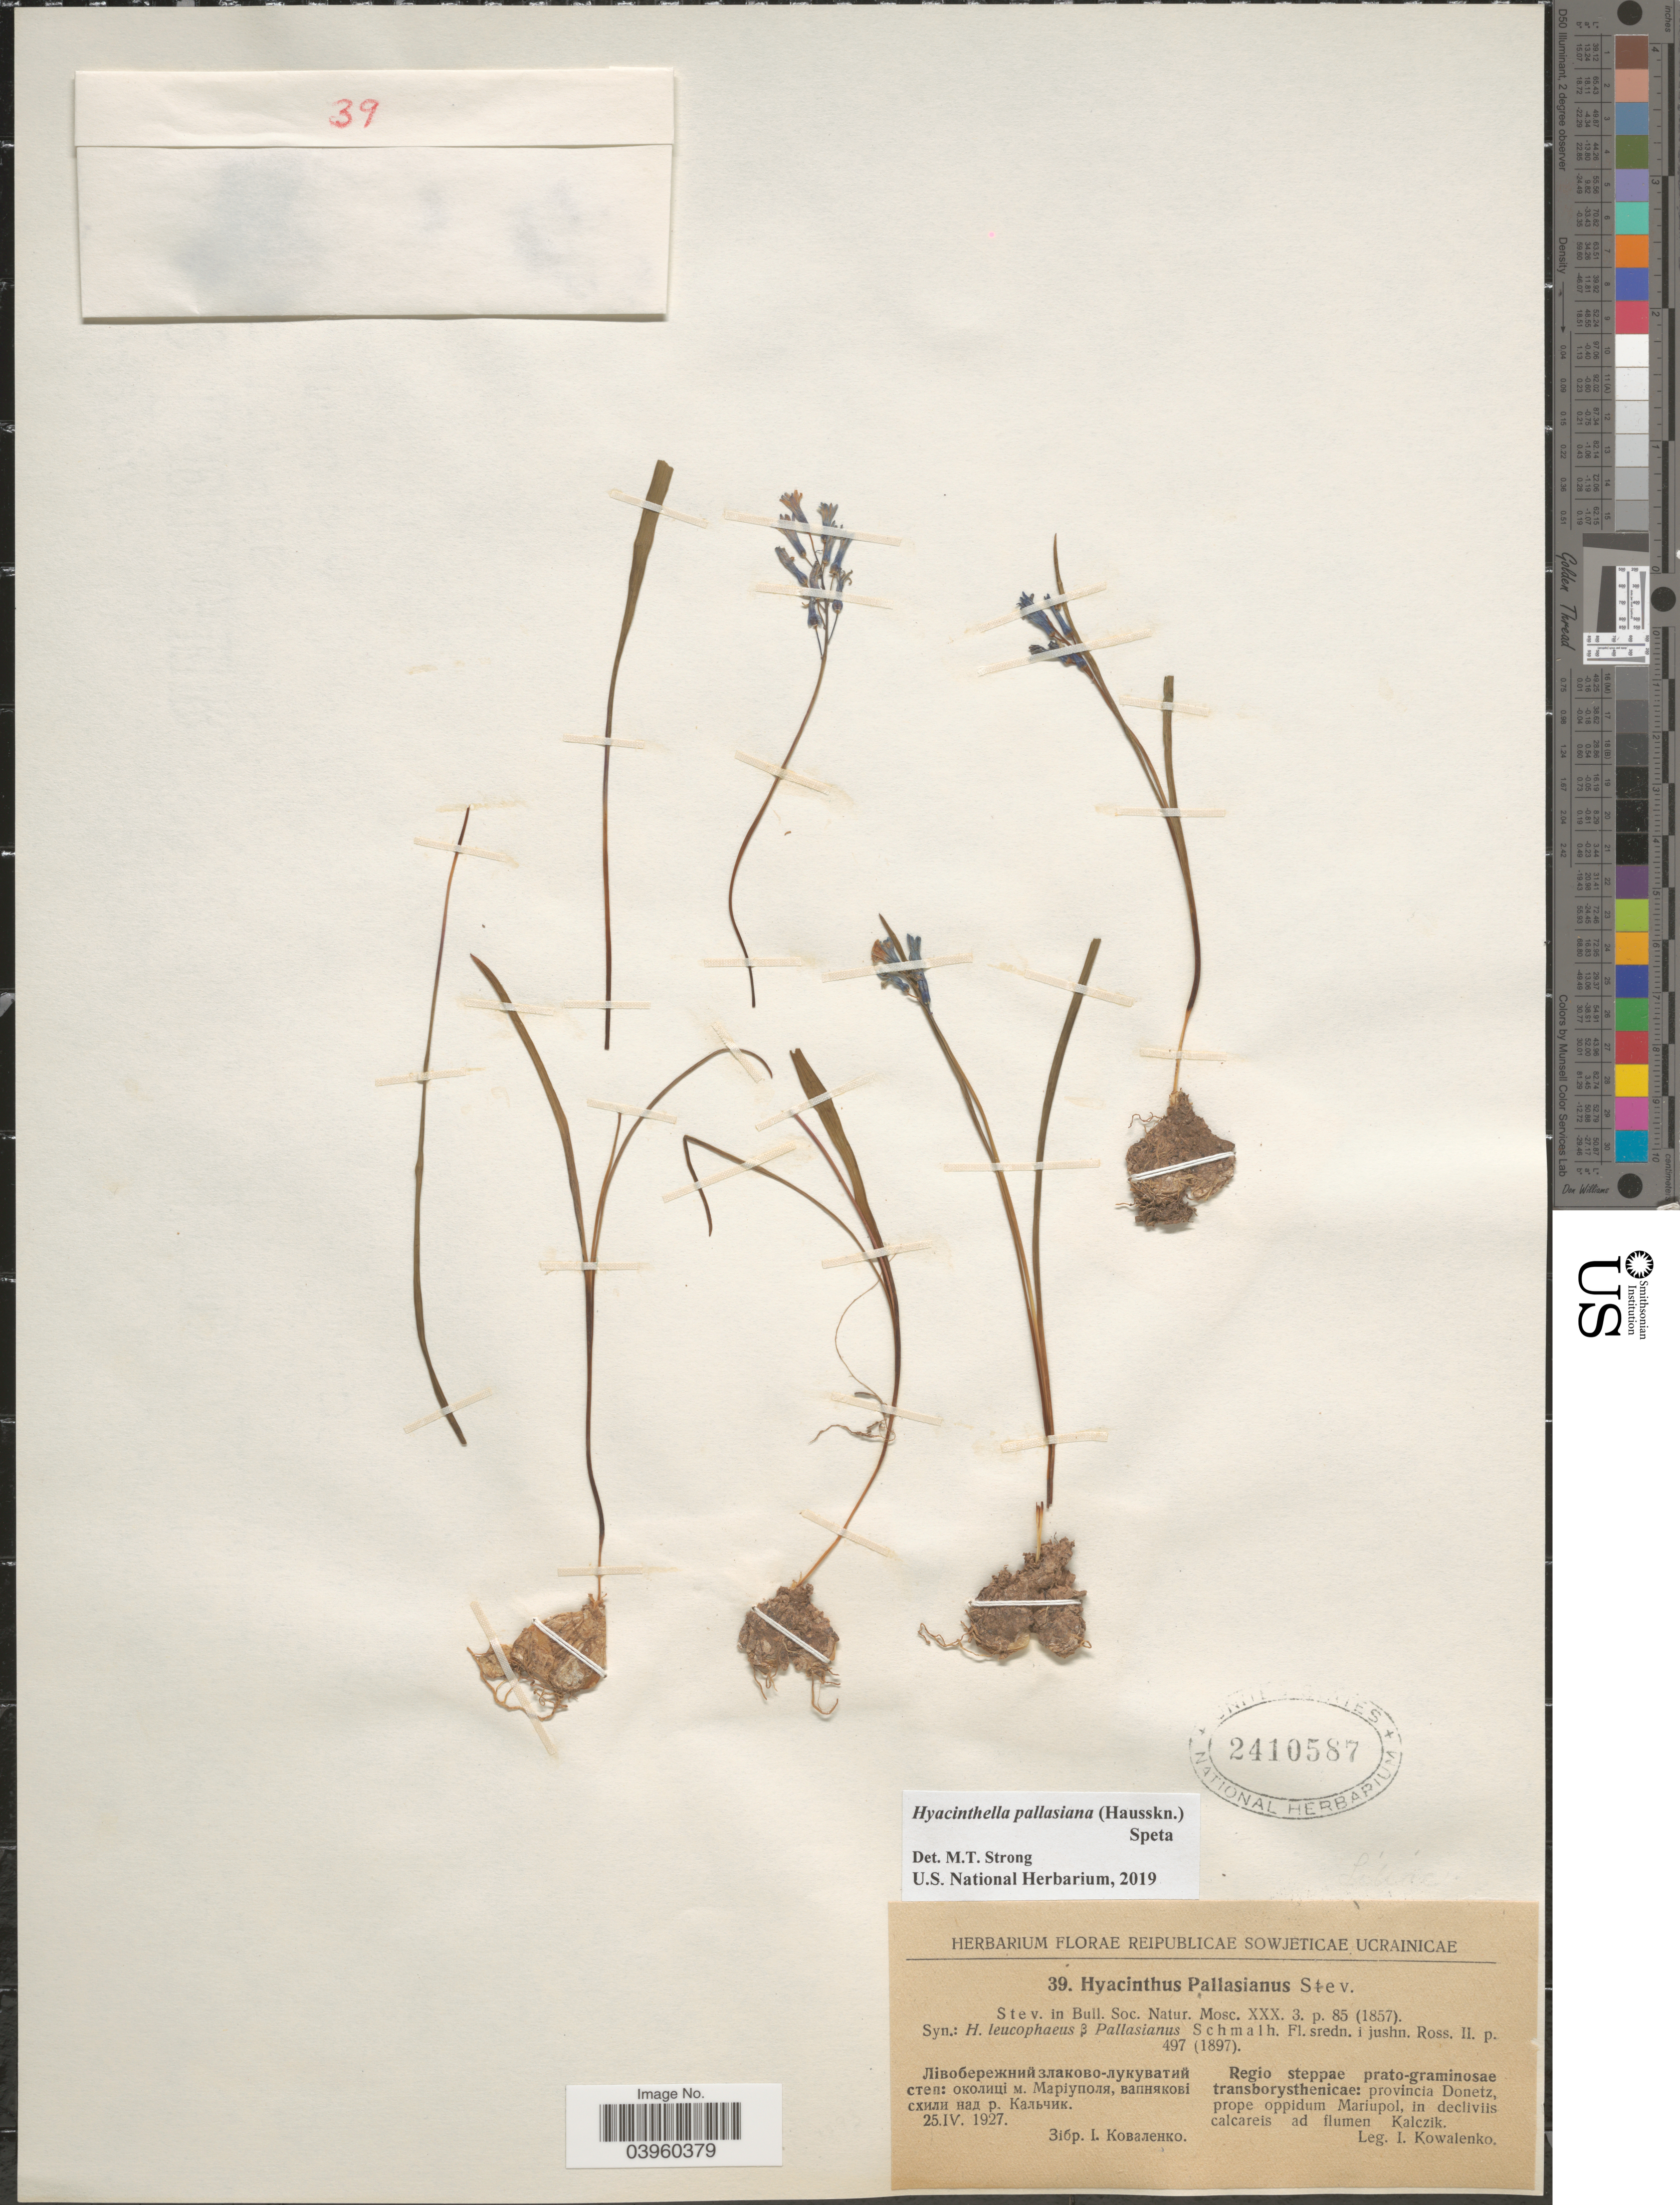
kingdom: Plantae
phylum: Tracheophyta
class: Liliopsida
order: Asparagales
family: Asparagaceae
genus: Hyacinthella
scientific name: Hyacinthella pallasiana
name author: (Steven) Losinsk.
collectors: I. Kowalenko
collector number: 39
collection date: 1927-04-25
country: Ukraine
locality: Regio steppae prato-graminosae transborysthenicae: provincia Donetz, prope oppidum Mariupol, in decliviis calcareis ad flumen Kalczik.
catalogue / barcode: US 2410587